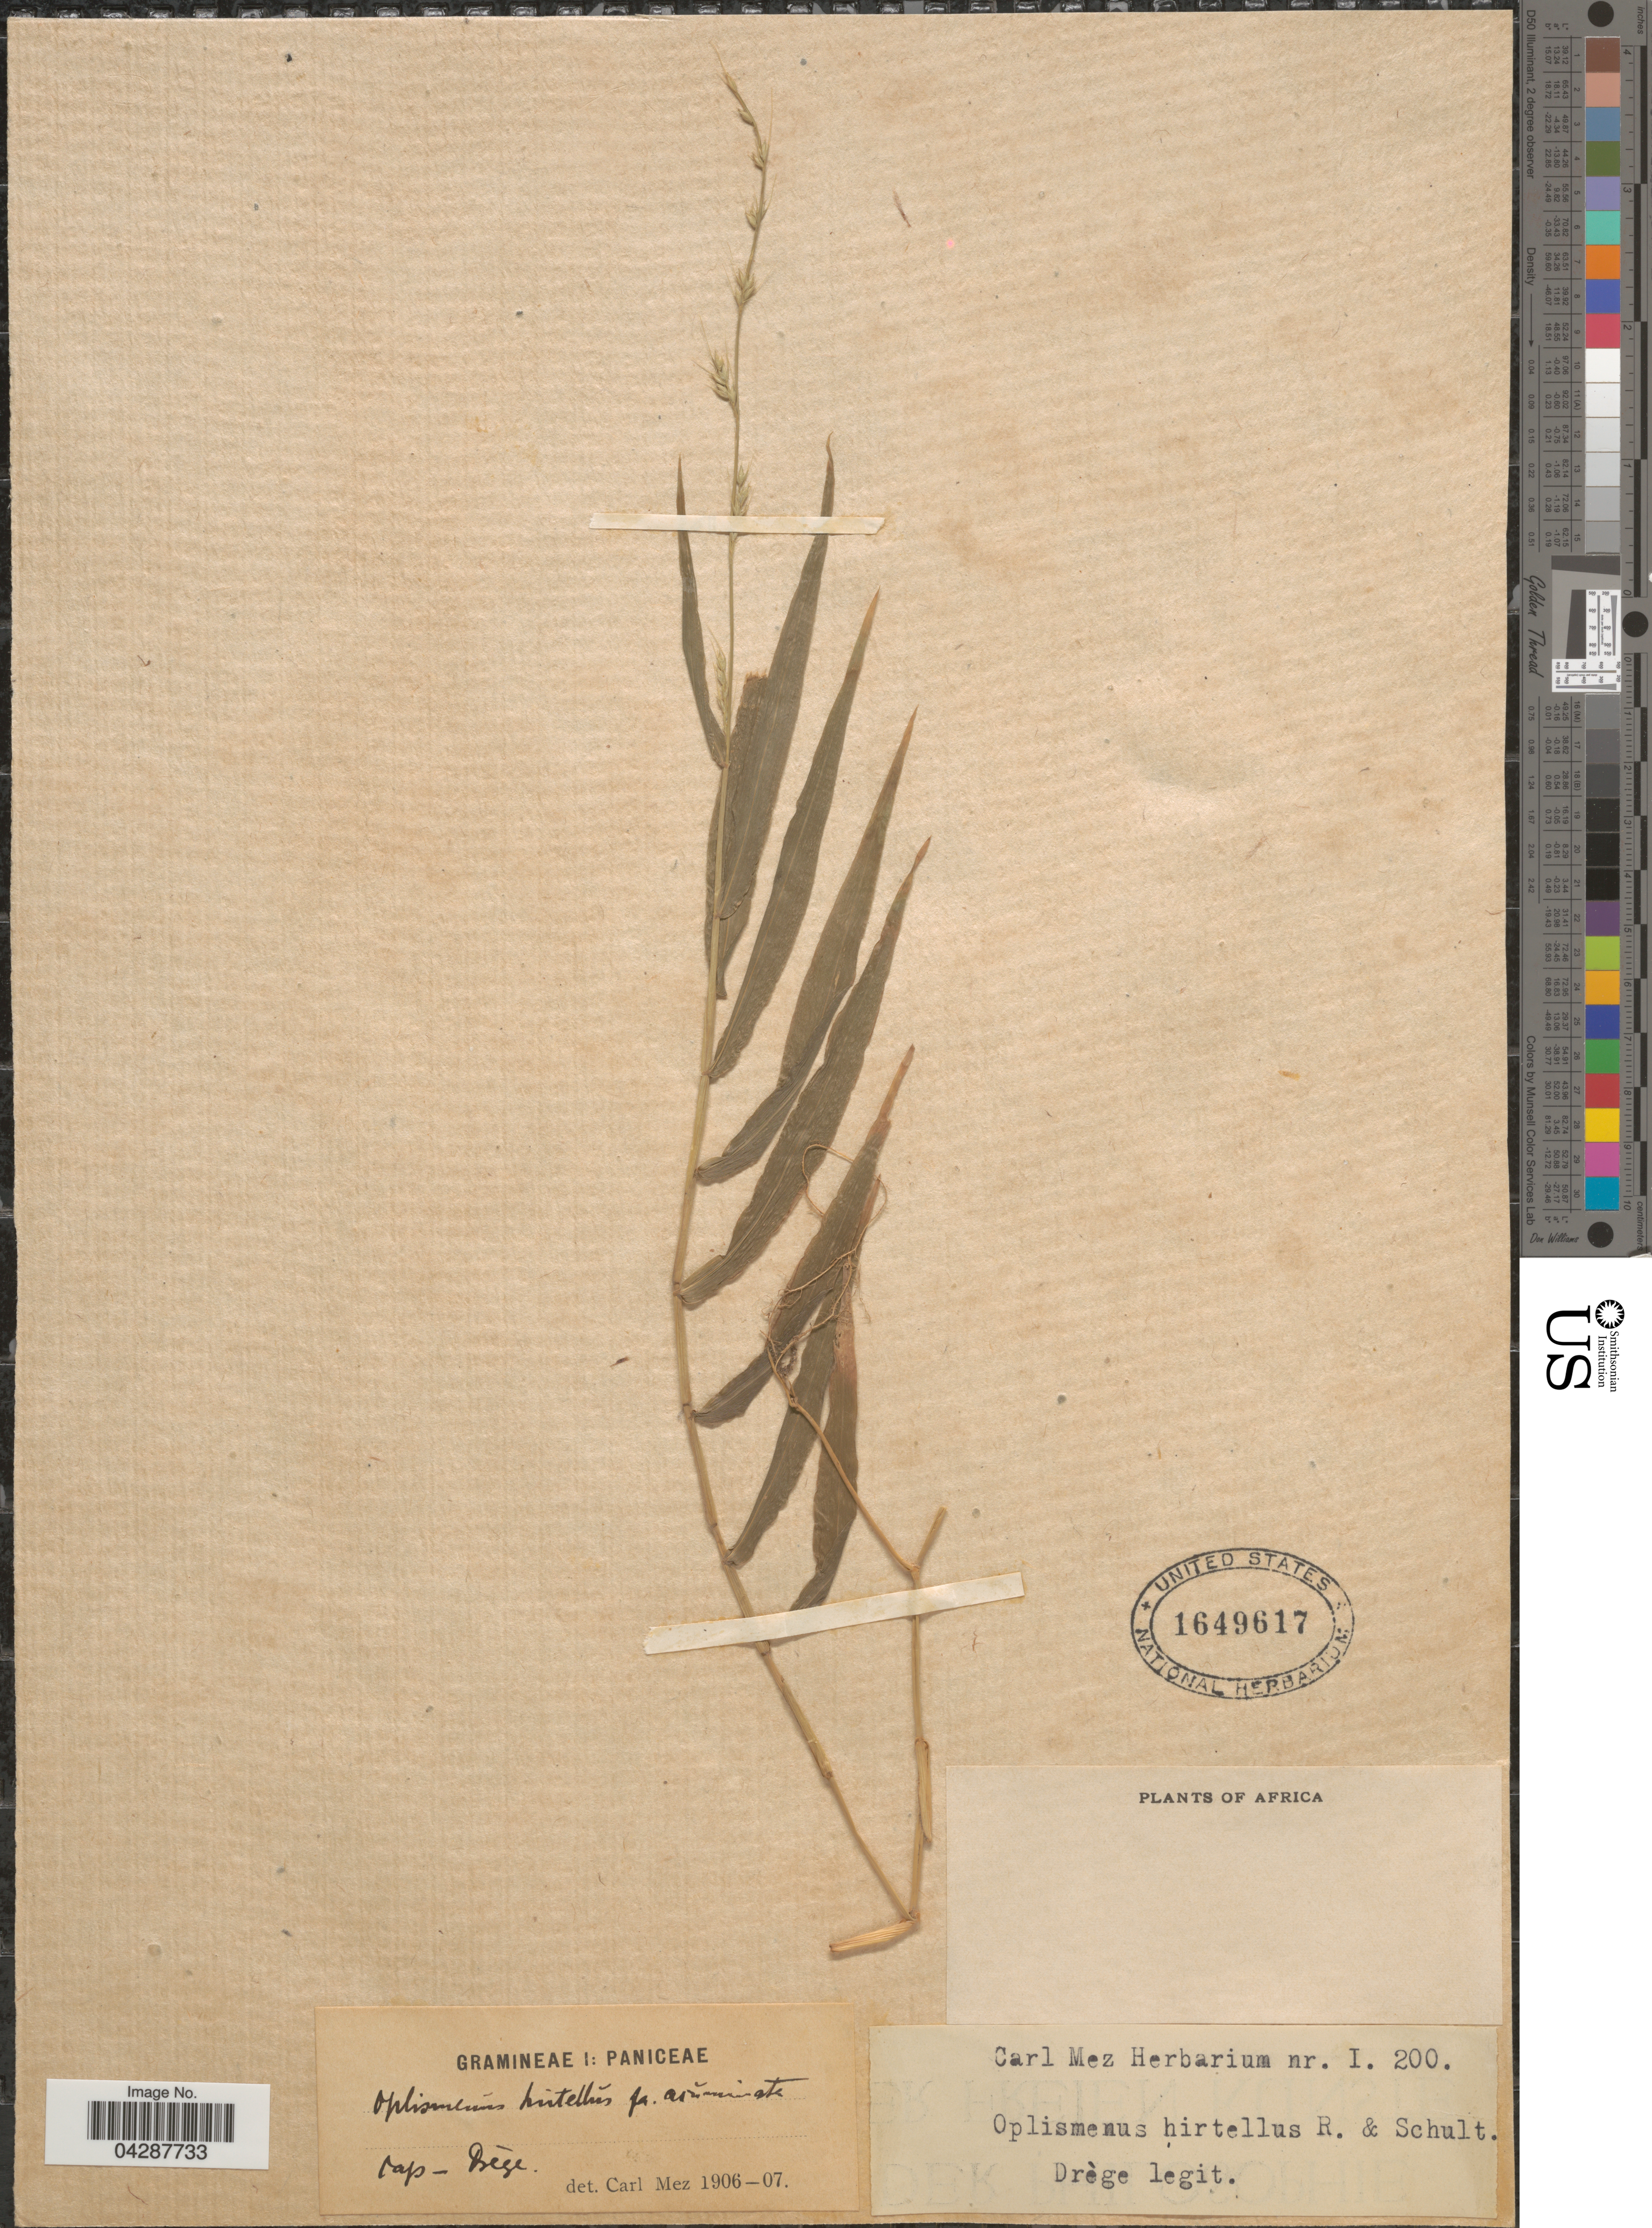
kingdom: Plantae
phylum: Tracheophyta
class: Liliopsida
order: Poales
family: Poaceae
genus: Oplismenus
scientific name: Oplismenus hirtellus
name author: (L.) P. Beauv.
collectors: Drege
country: South Africa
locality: Africa. Cap.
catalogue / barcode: US 1649617